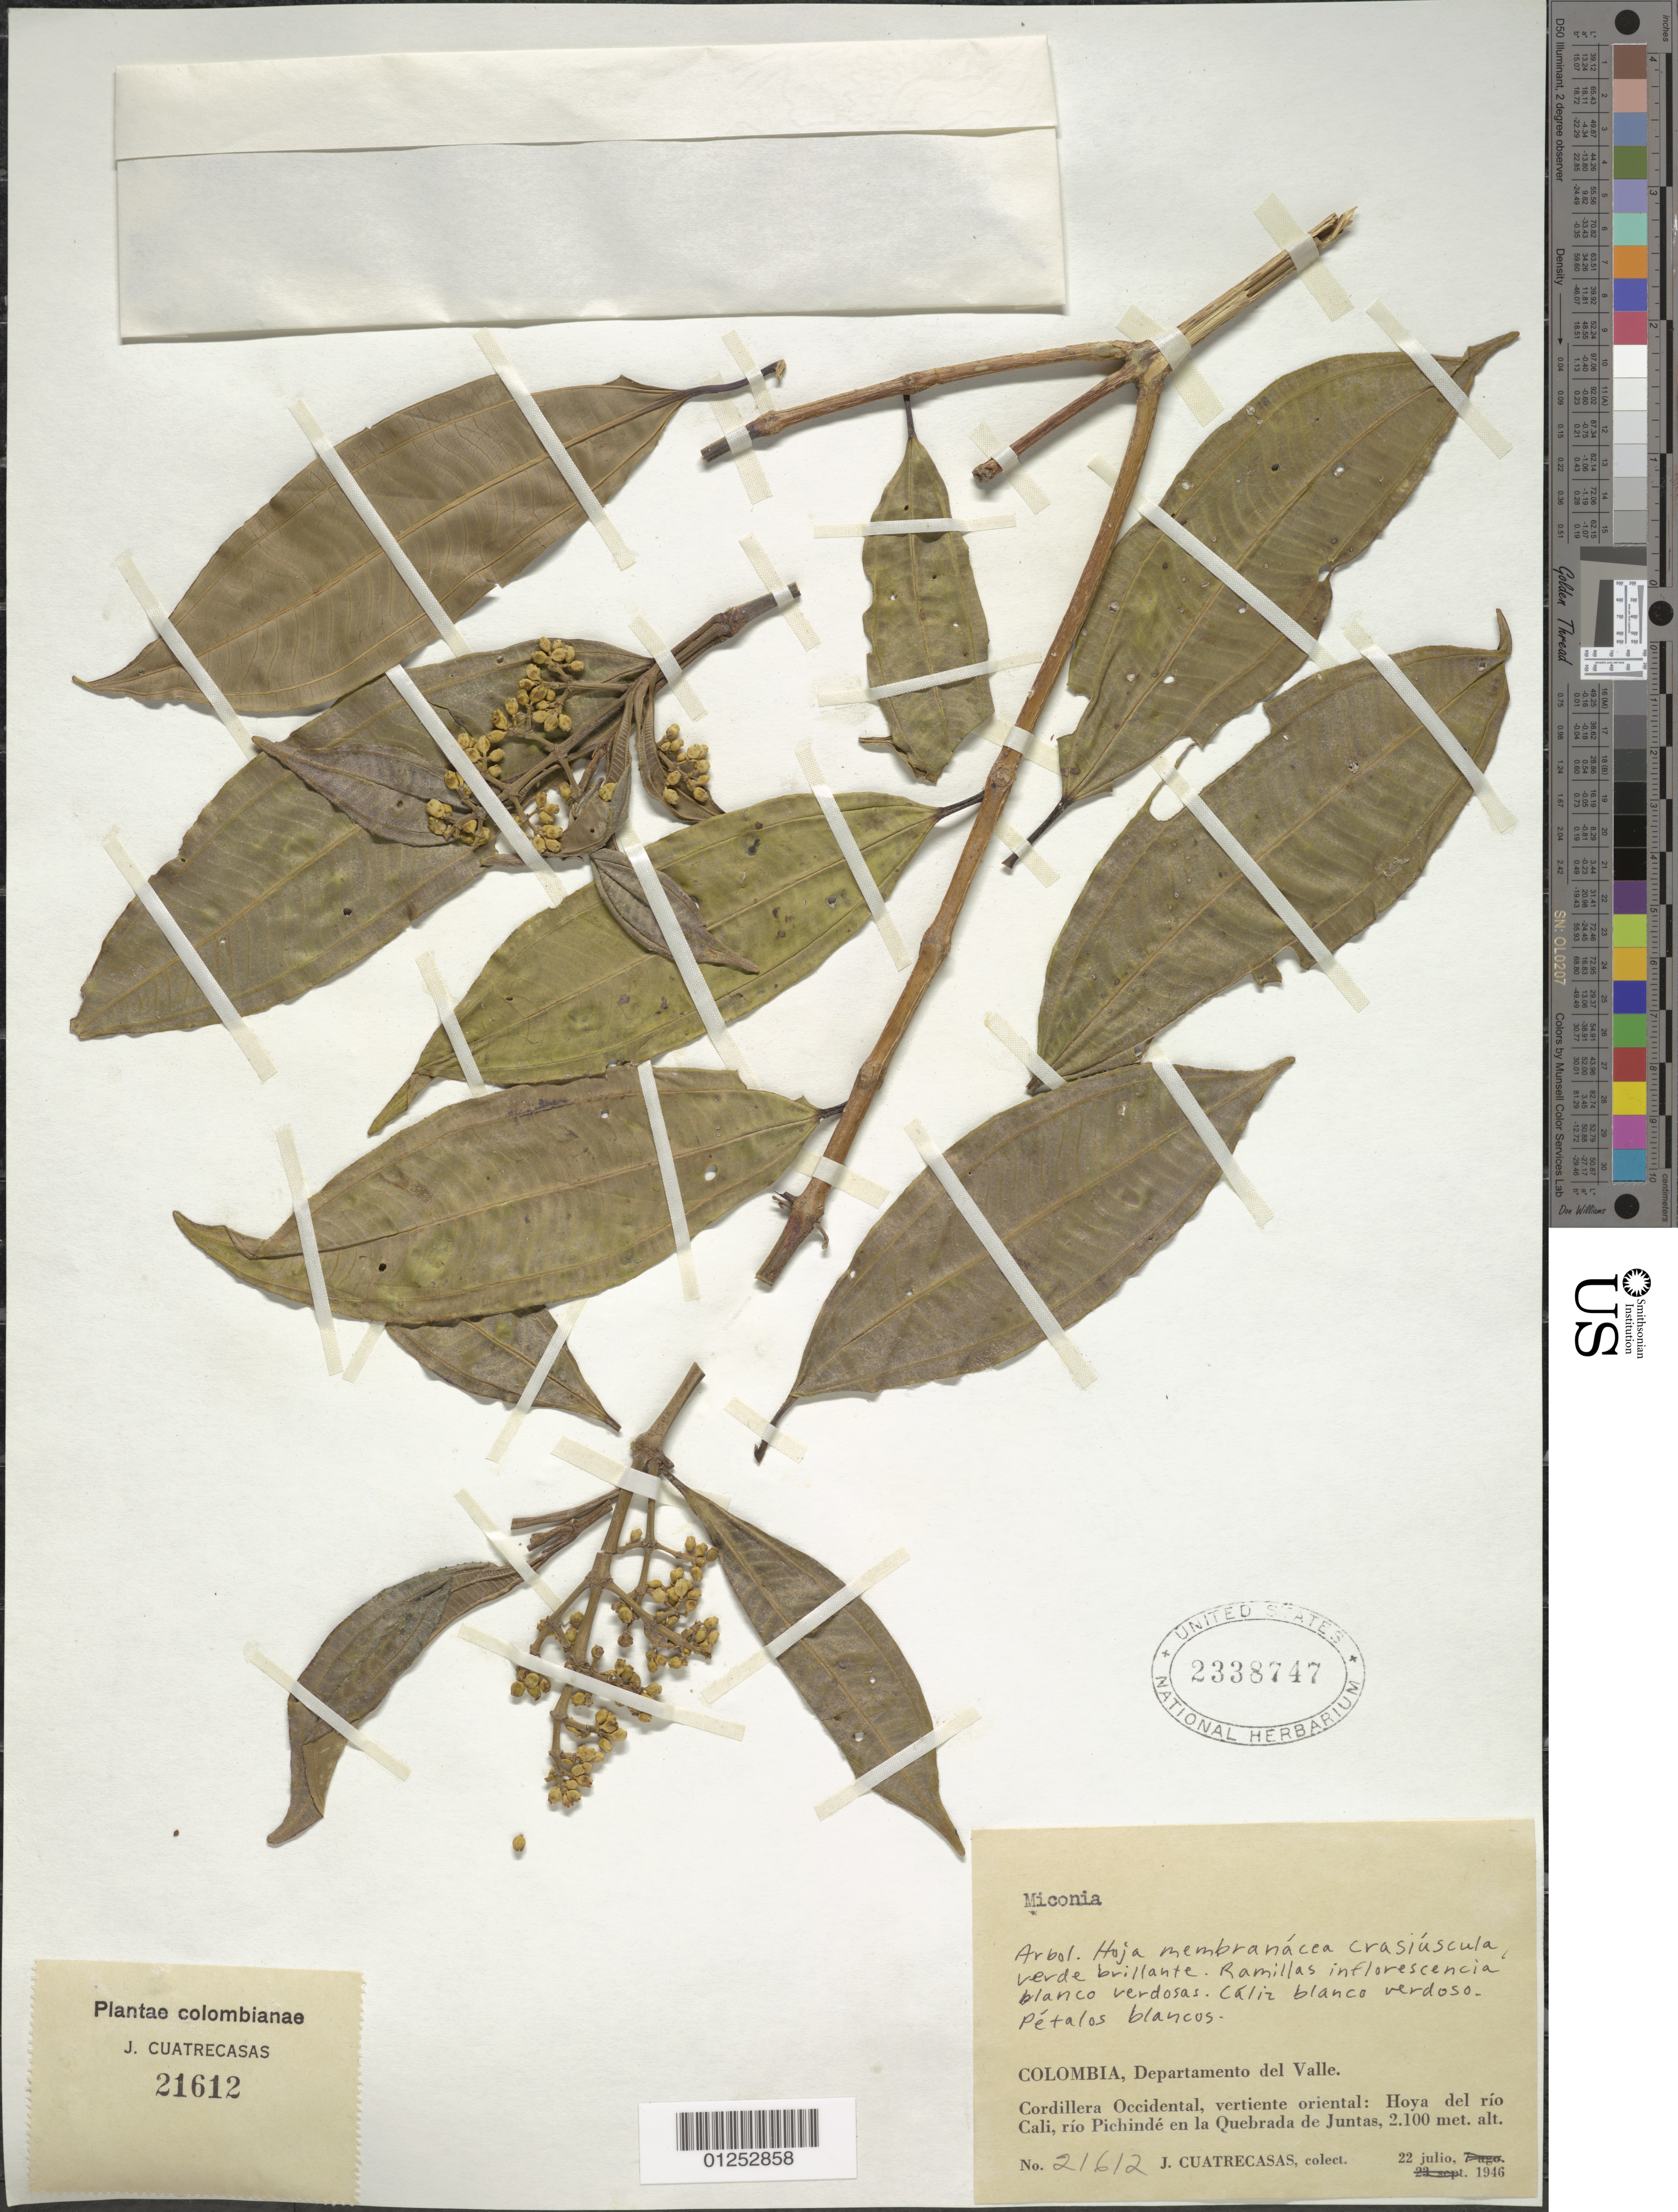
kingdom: Plantae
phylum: Tracheophyta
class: Magnoliopsida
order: Myrtales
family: Melastomataceae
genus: Miconia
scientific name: Miconia sp.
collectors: J. Cuatrecasas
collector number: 21612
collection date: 1946-07-22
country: Colombia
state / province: Valle del Cauca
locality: Cord. Occidental; vertiente oriental: Hoya del río Cali; río Pichindé en la Quebrada de Juntas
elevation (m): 2100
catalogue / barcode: US 2338747